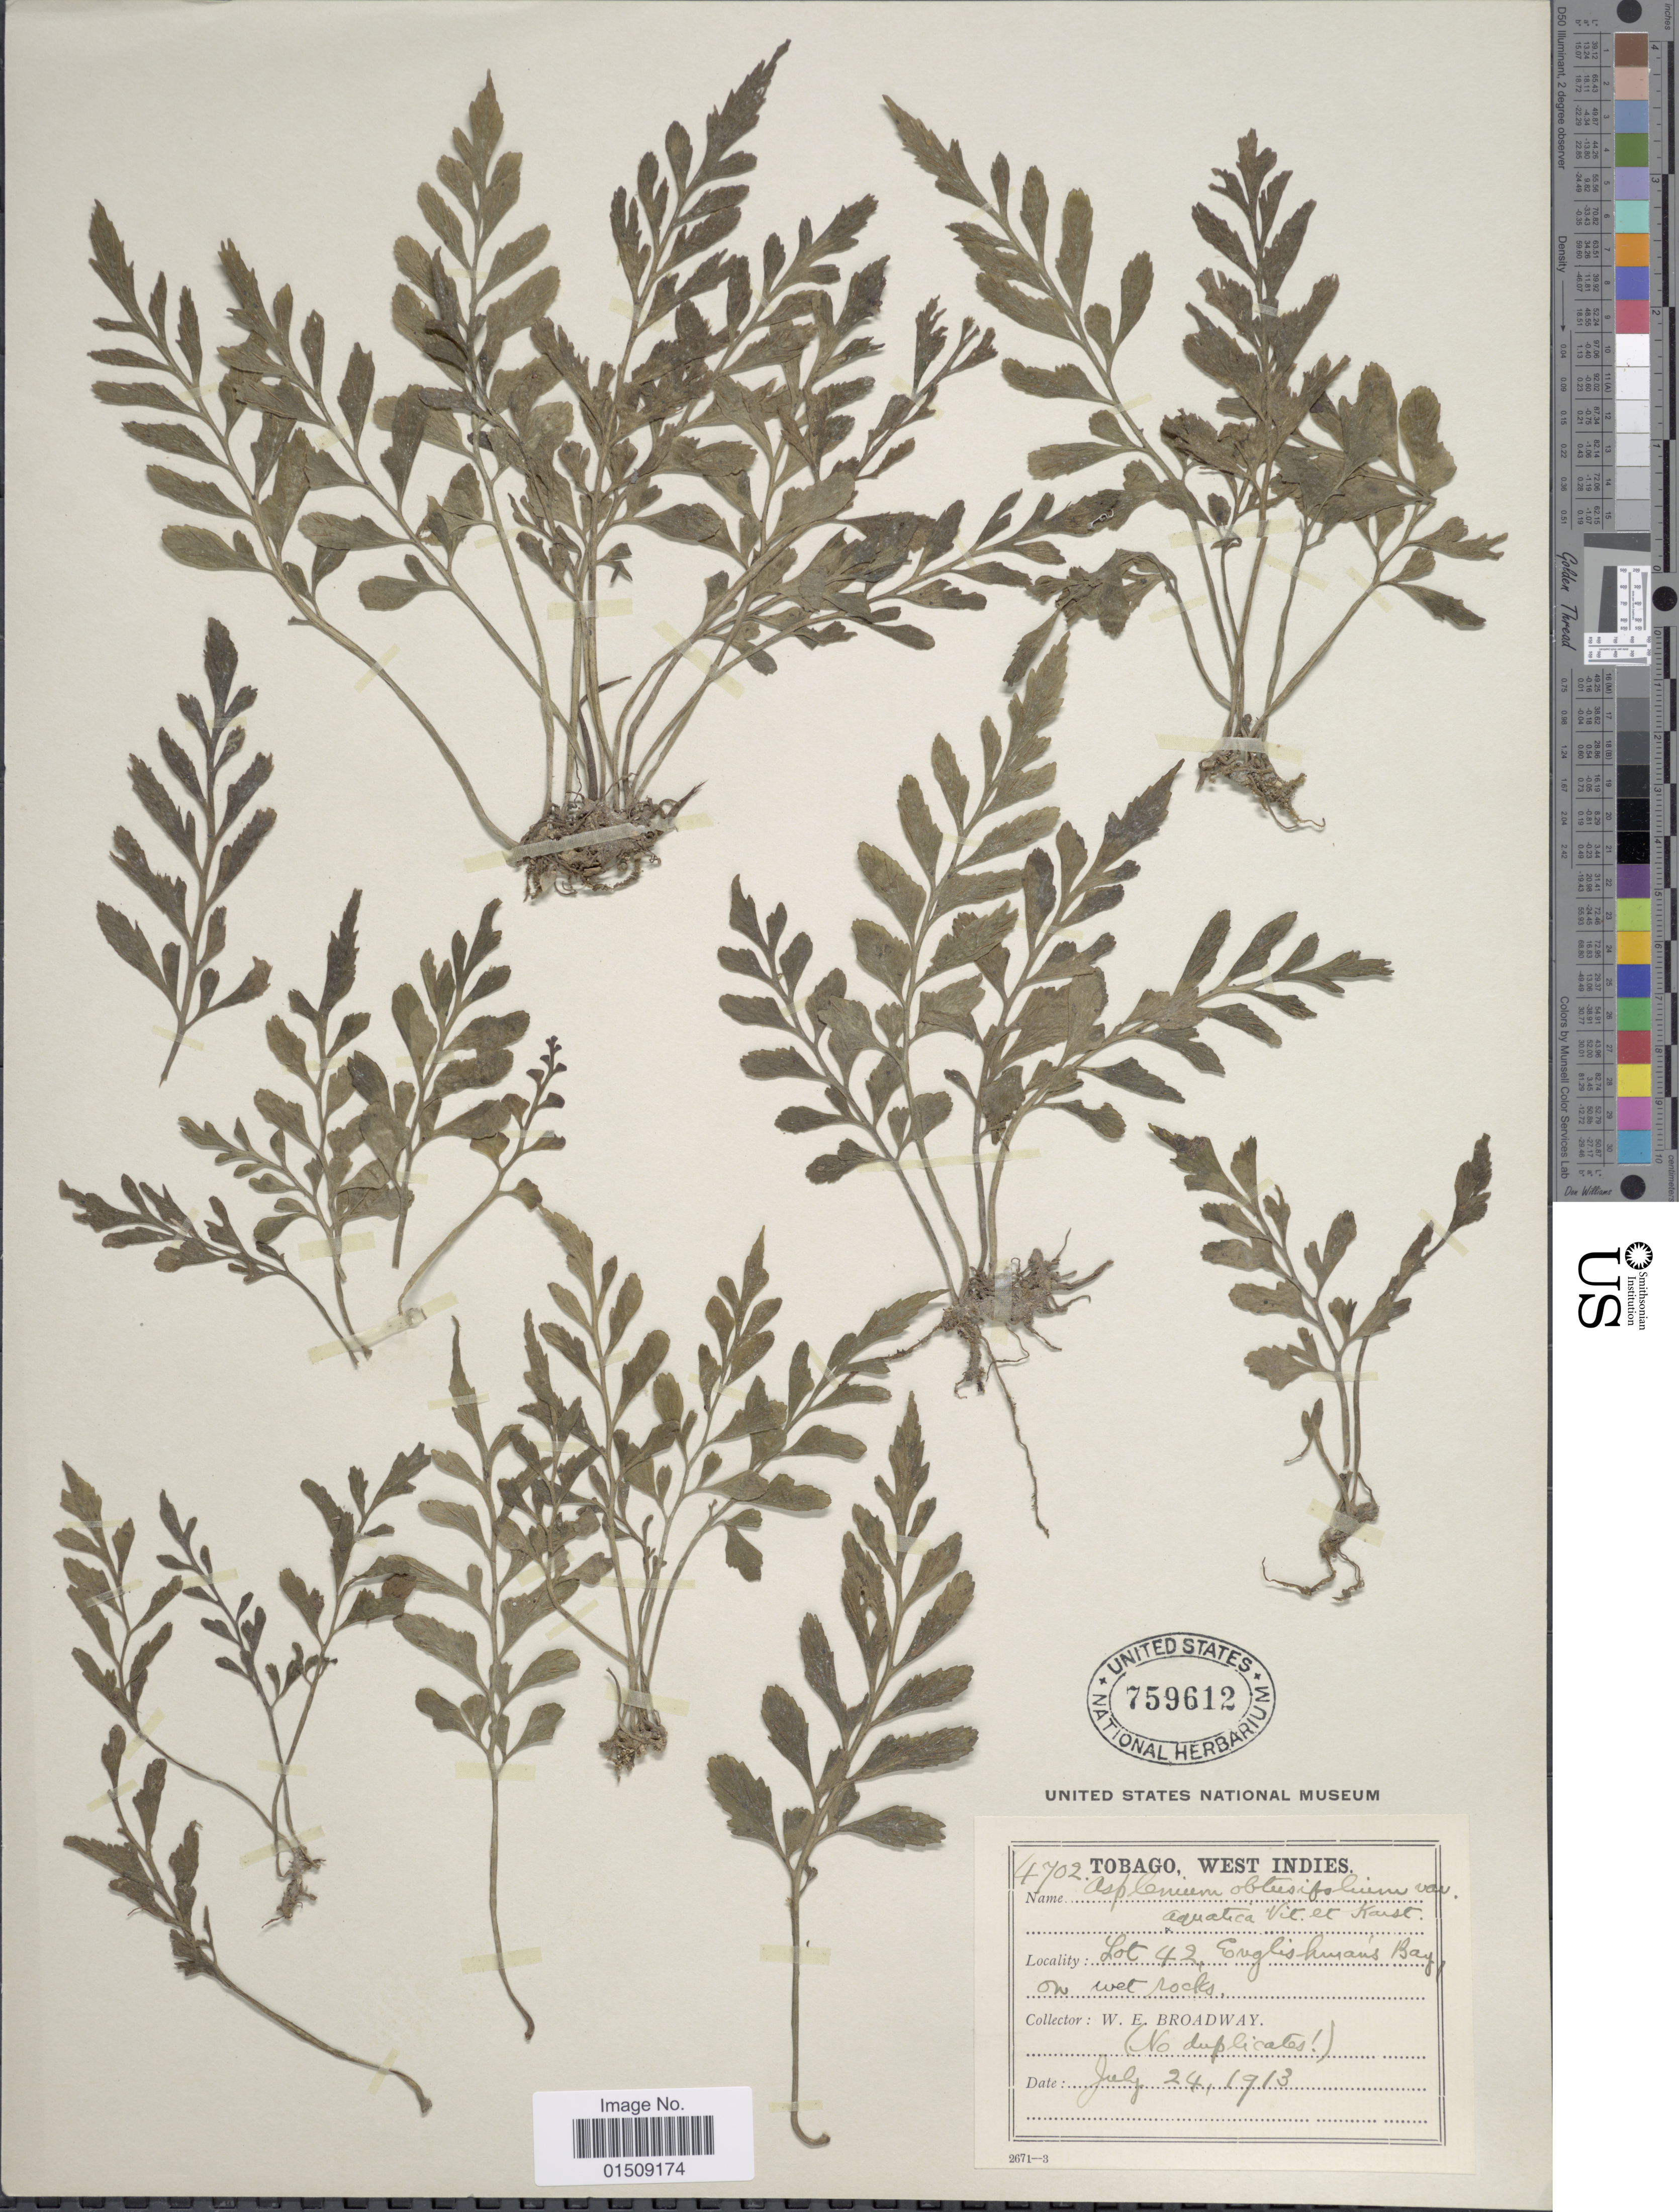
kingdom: Plantae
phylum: Tracheophyta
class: Polypodiopsida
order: Polypodiales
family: Aspleniaceae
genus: Asplenium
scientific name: Asplenium obtusifolium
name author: L.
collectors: W. E. Broadway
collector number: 4702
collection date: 1913-07-24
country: Trinidad and Tobago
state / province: Tobago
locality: Lot 42, Englishman's Bay, on wet rocks.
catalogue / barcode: US 759612